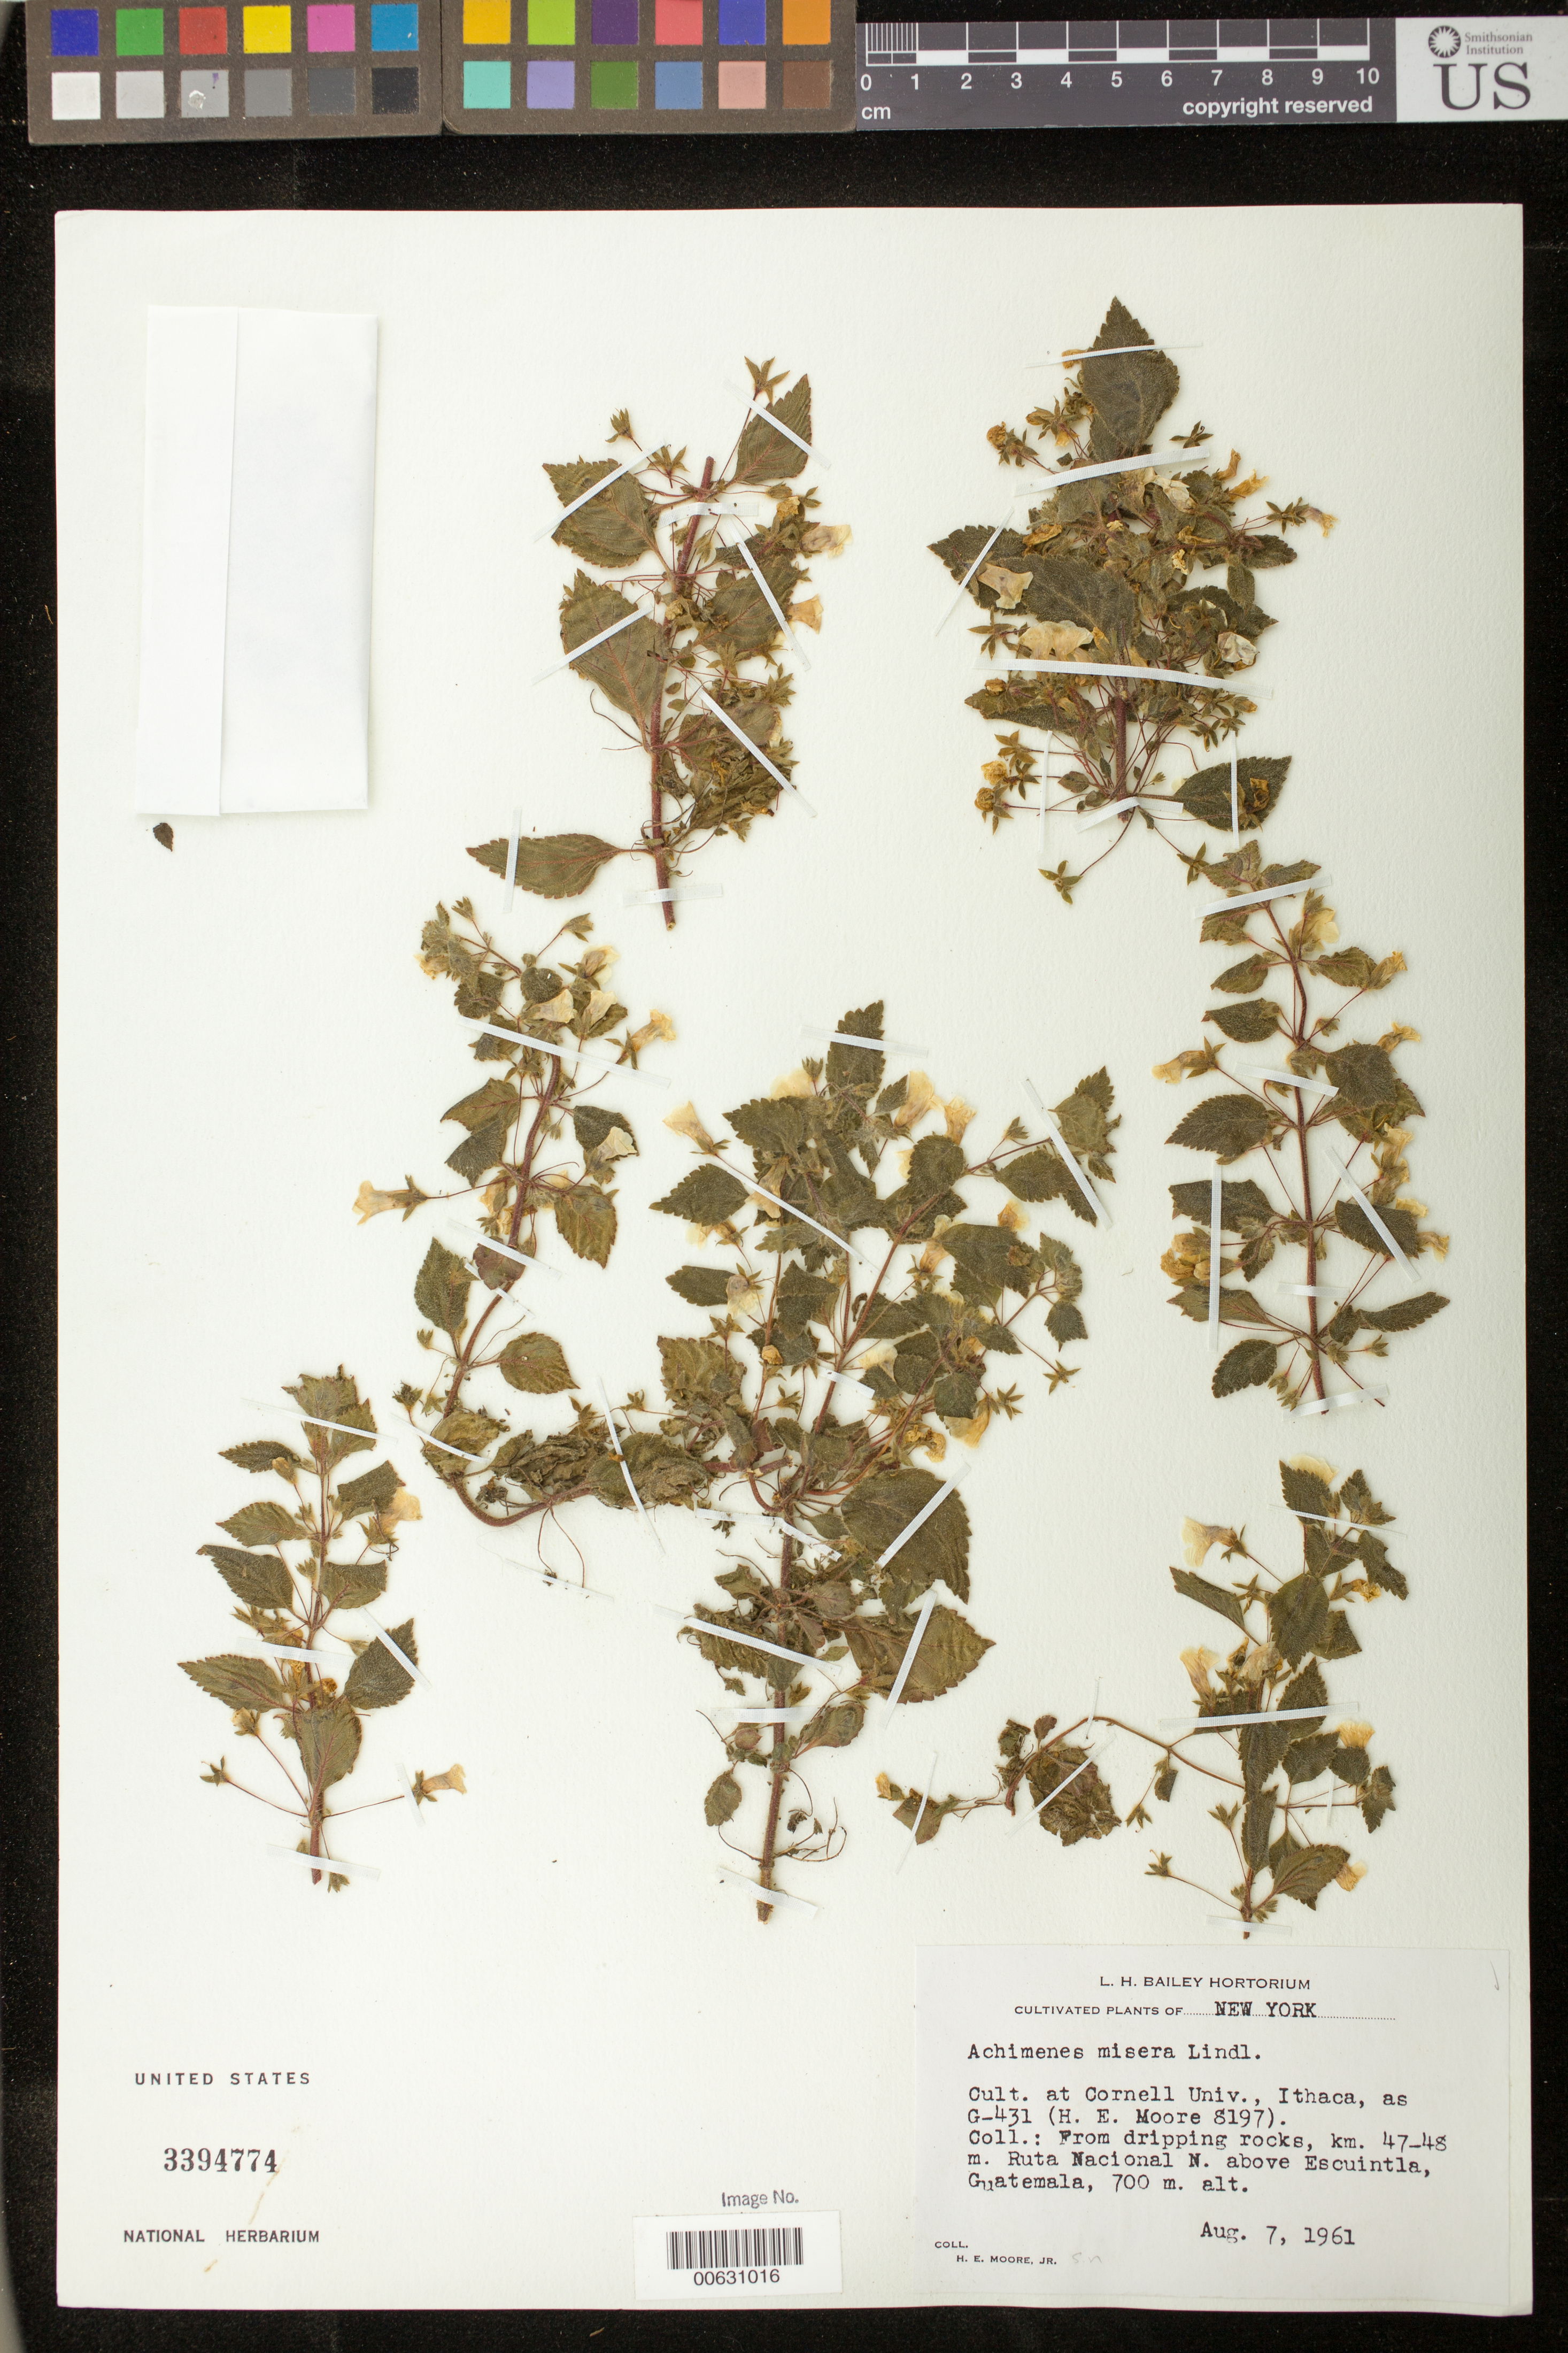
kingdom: Plantae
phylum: Tracheophyta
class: Magnoliopsida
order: Lamiales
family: Gesneriaceae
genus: Achimenes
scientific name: Achimenes misera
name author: Lindl.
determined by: Skog, Laurence E.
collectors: H. E. Moore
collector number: s.n. [G-431]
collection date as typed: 07 Aug 1961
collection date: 1961-08-07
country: Guatemala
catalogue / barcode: US 3394774